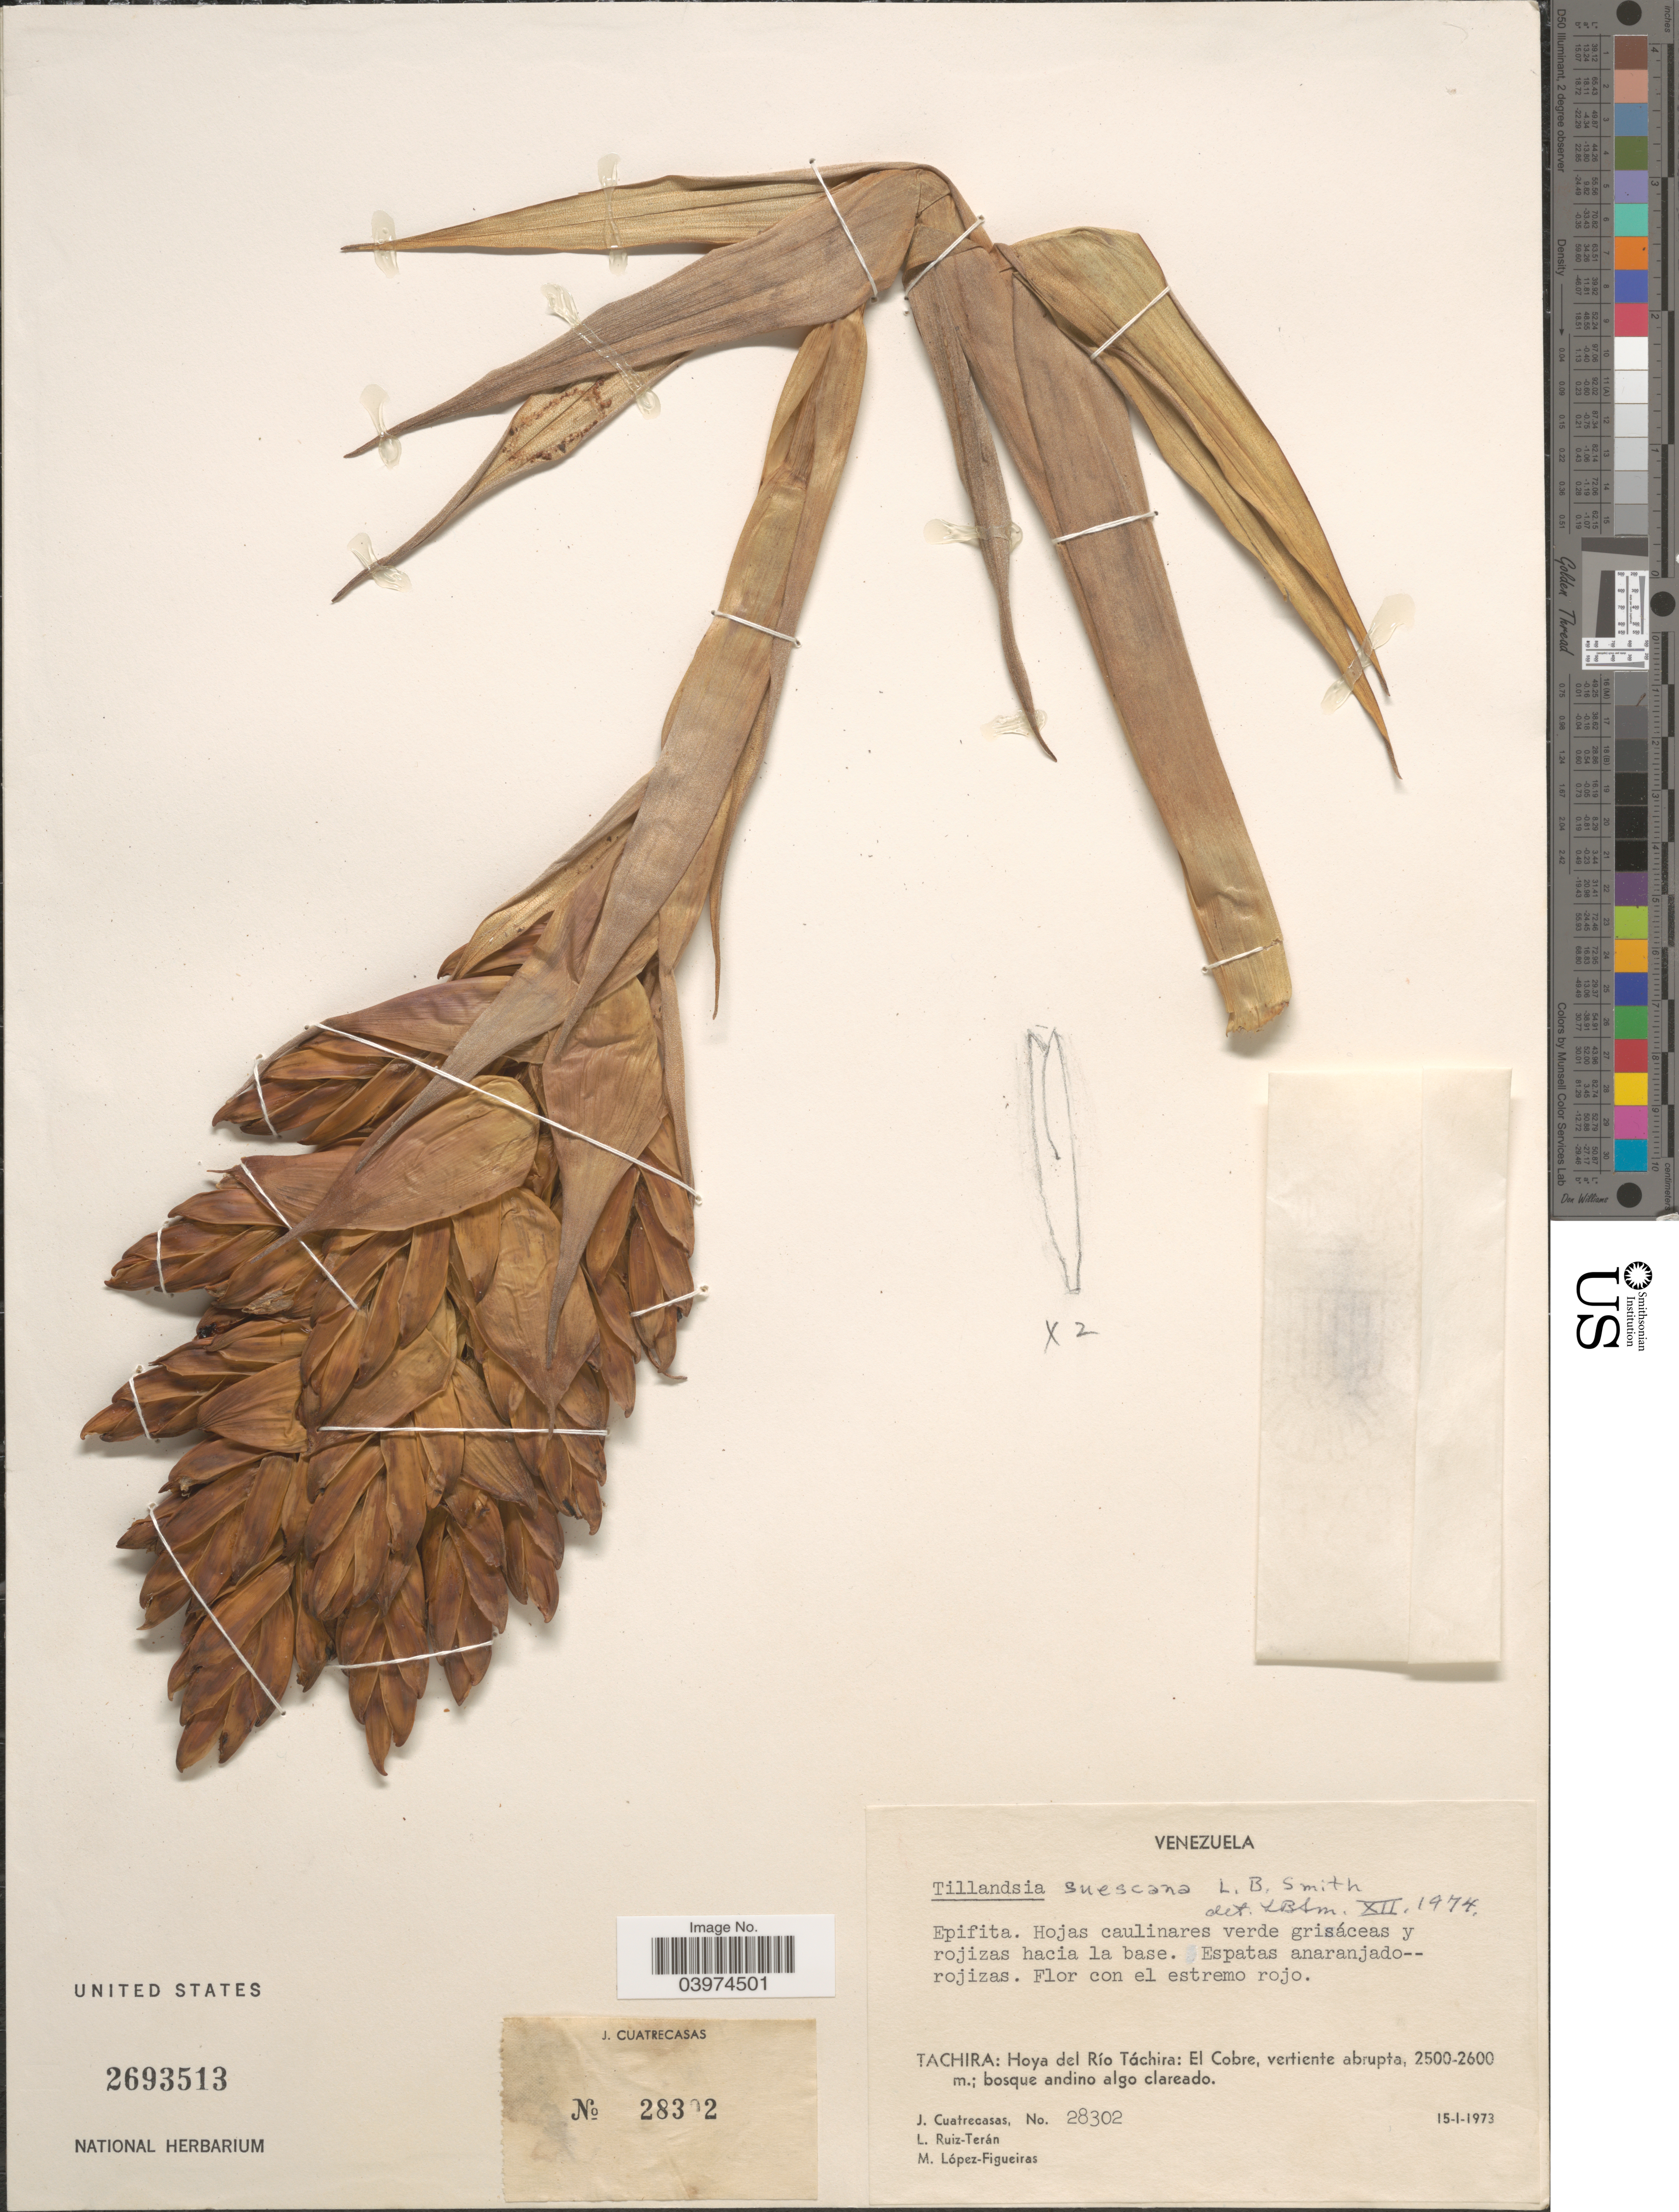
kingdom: Plantae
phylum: Tracheophyta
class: Liliopsida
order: Poales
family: Bromeliaceae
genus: Tillandsia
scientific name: Tillandsia suescana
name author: L.B. Sm.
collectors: J. Cuatrecasas, L. E. Ruíz-Terán & M. López Figueiras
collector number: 28302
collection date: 1973-01-15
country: Venezuela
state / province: Tachira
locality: Hoya del Río Táchira: El Cobre, vertiente abrupta.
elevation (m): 2500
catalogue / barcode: US 2693513